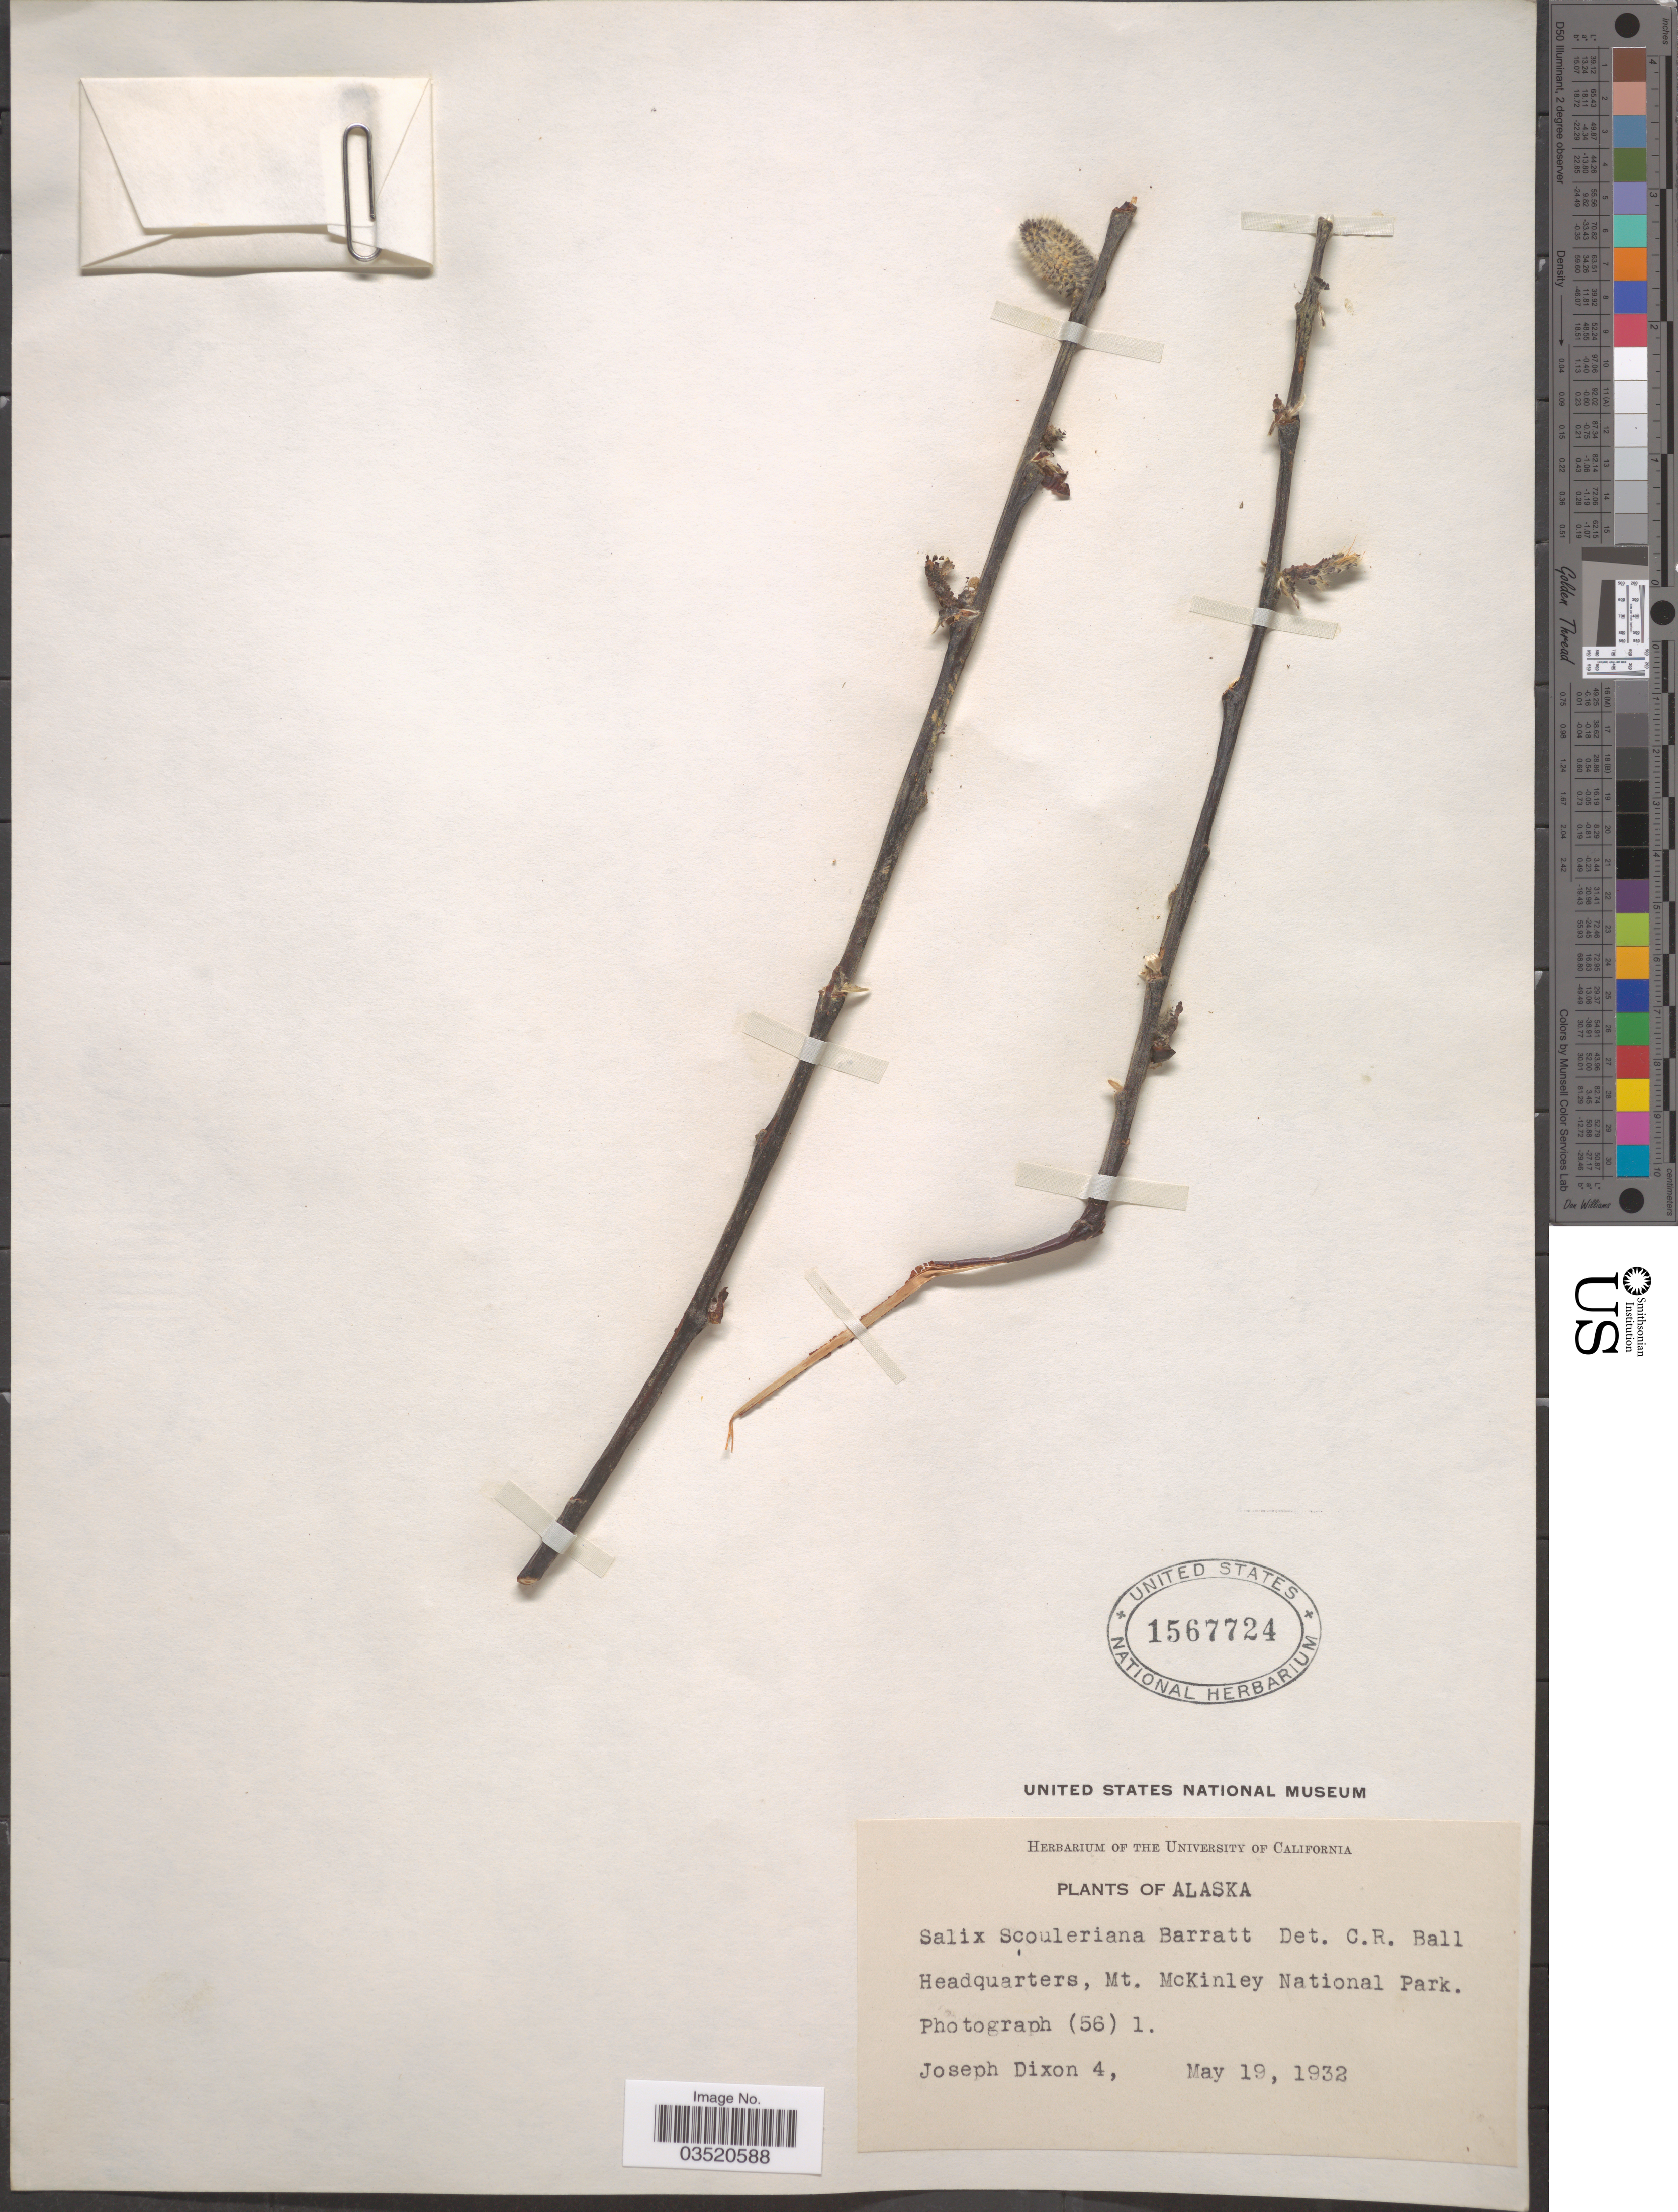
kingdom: Plantae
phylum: Tracheophyta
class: Magnoliopsida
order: Malpighiales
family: Salicaceae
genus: Salix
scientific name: Salix scouleriana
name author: Barratt ex Hook.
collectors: J. Dixon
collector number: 4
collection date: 1932-05-19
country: United States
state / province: Alaska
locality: Headquarters, Mt. McKinley National Park.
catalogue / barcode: US 1567724